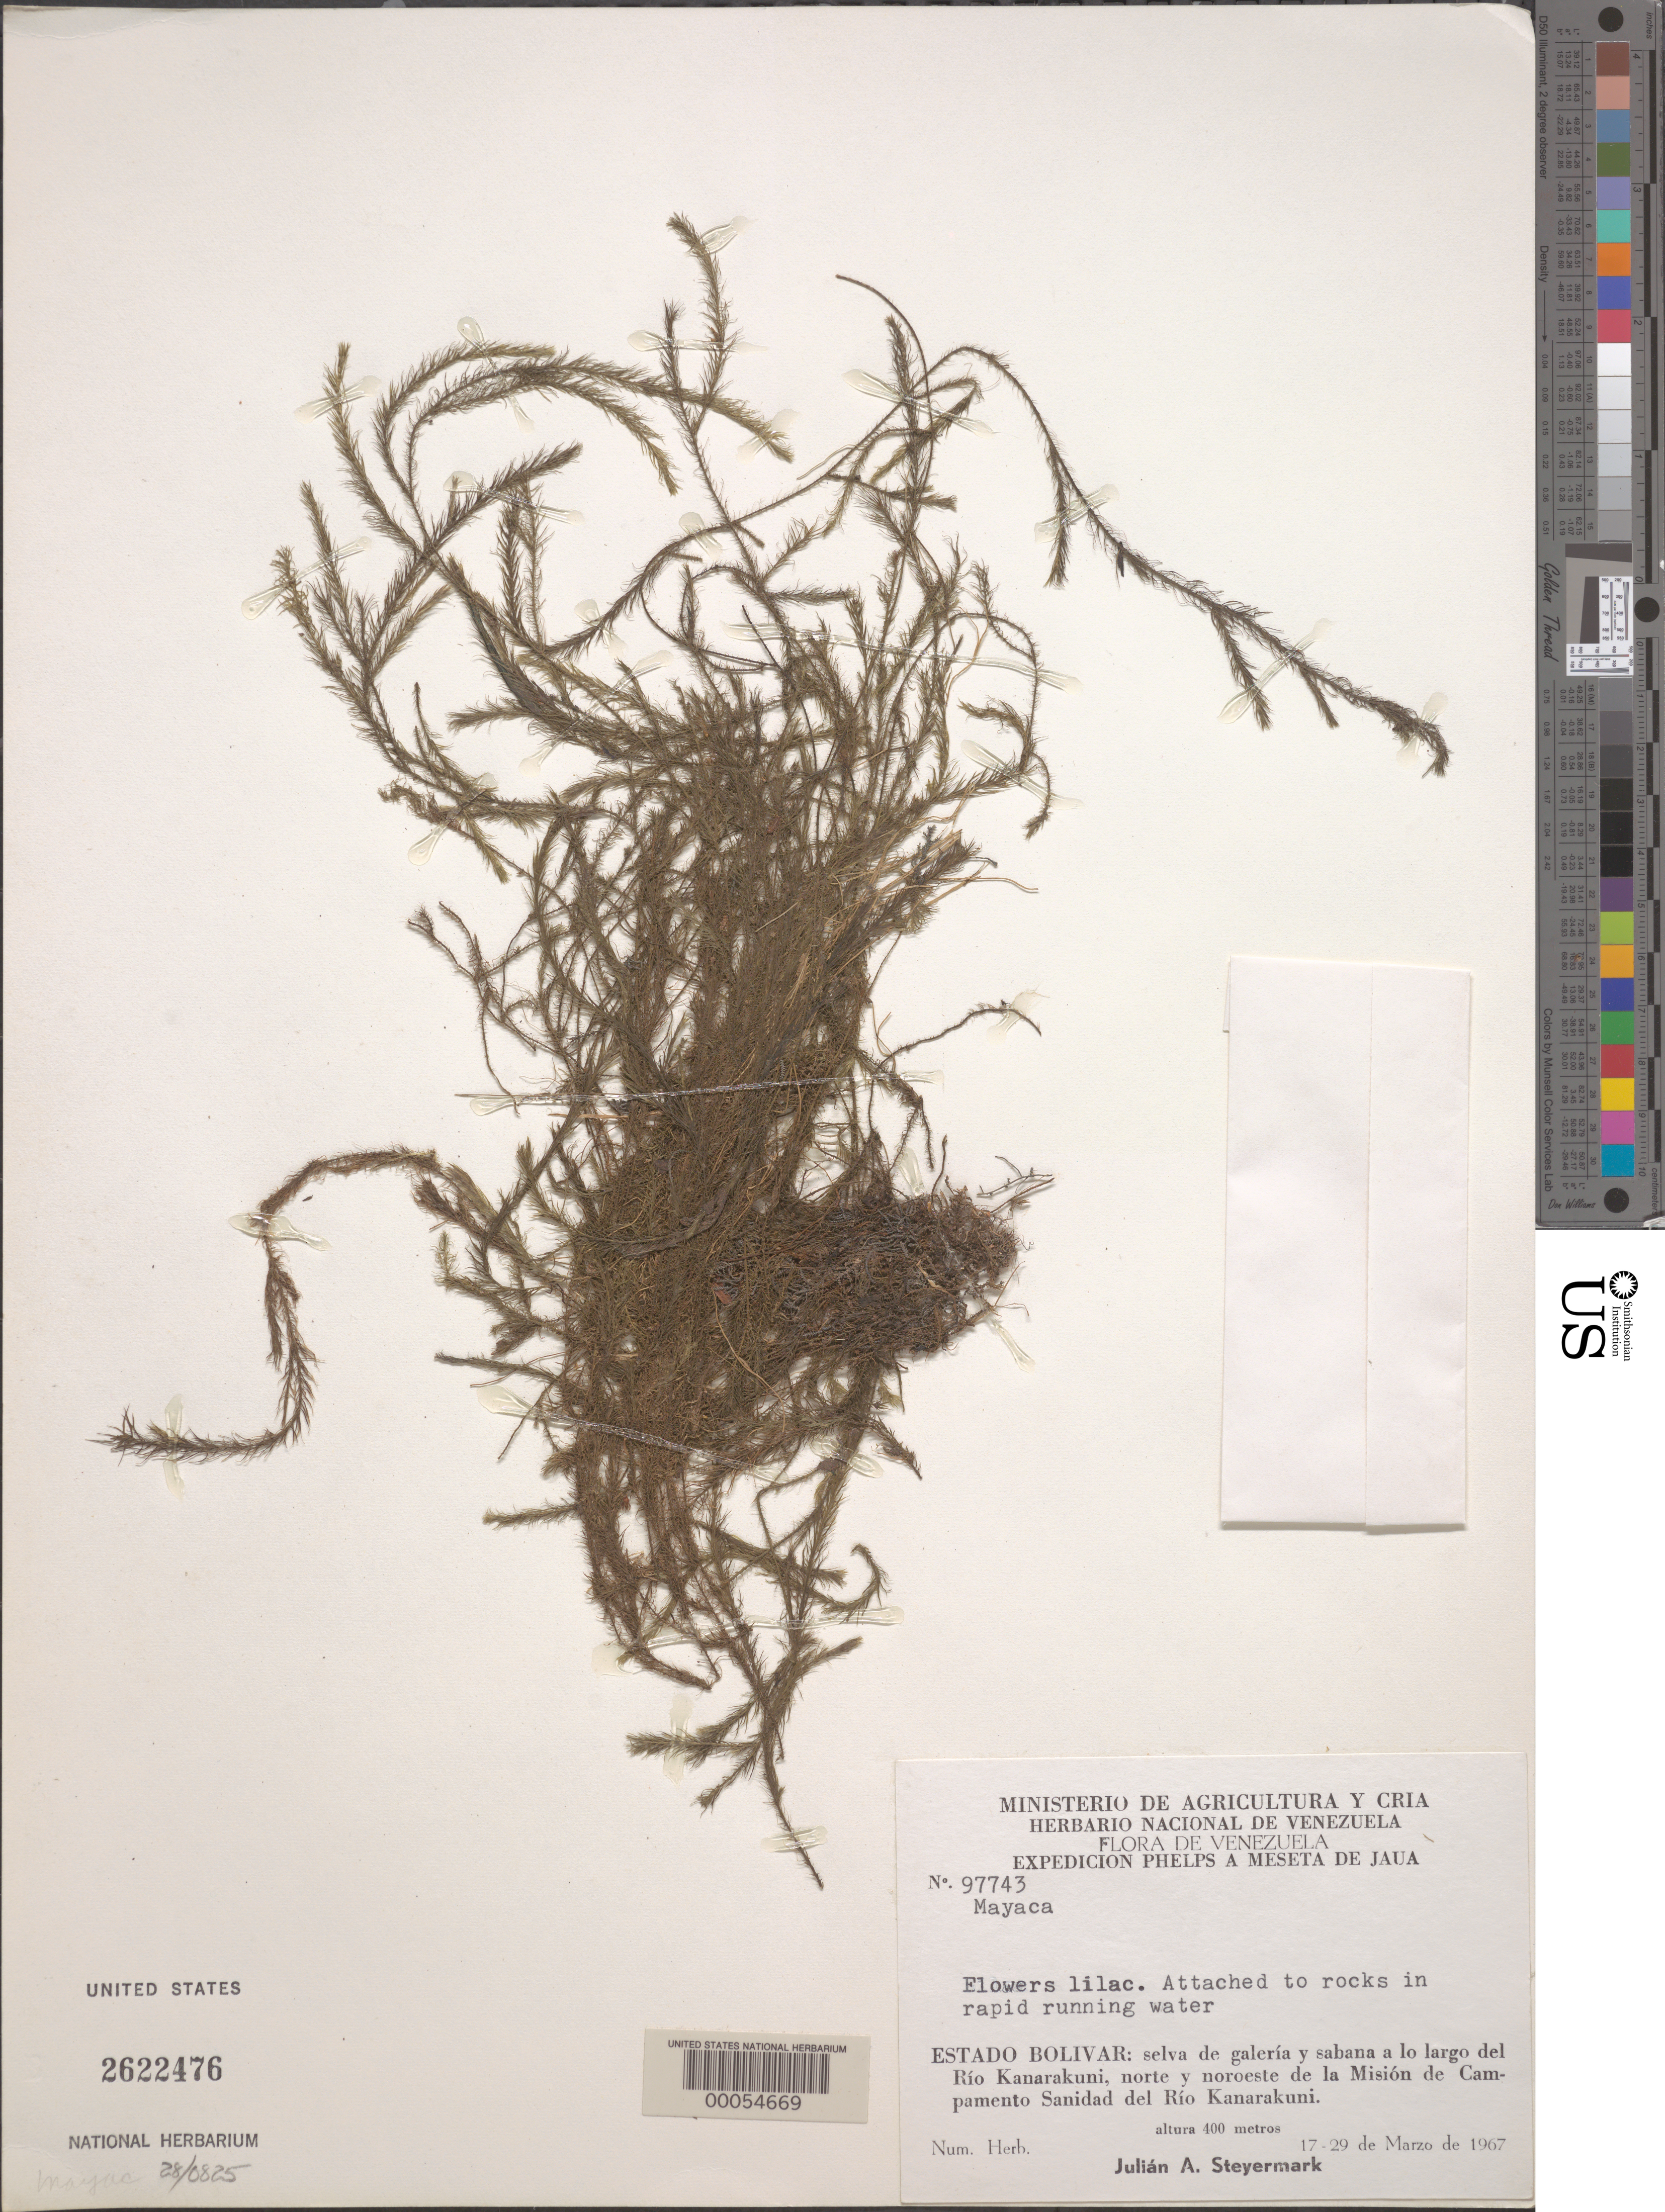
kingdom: Plantae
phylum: Tracheophyta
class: Liliopsida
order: Poales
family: Mayacaceae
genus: Mayaca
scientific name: Mayaca sp.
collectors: J. Steyermark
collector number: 97743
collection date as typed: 17 Mar 1967 to 29 Mar 1967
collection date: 1967-03-17/1967-03-29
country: Venezuela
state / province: Bolivar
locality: Rio kanarakuni, n to ne of the mision de campamento sanidad del rio kanarakuna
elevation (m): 400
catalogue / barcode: US 2622476